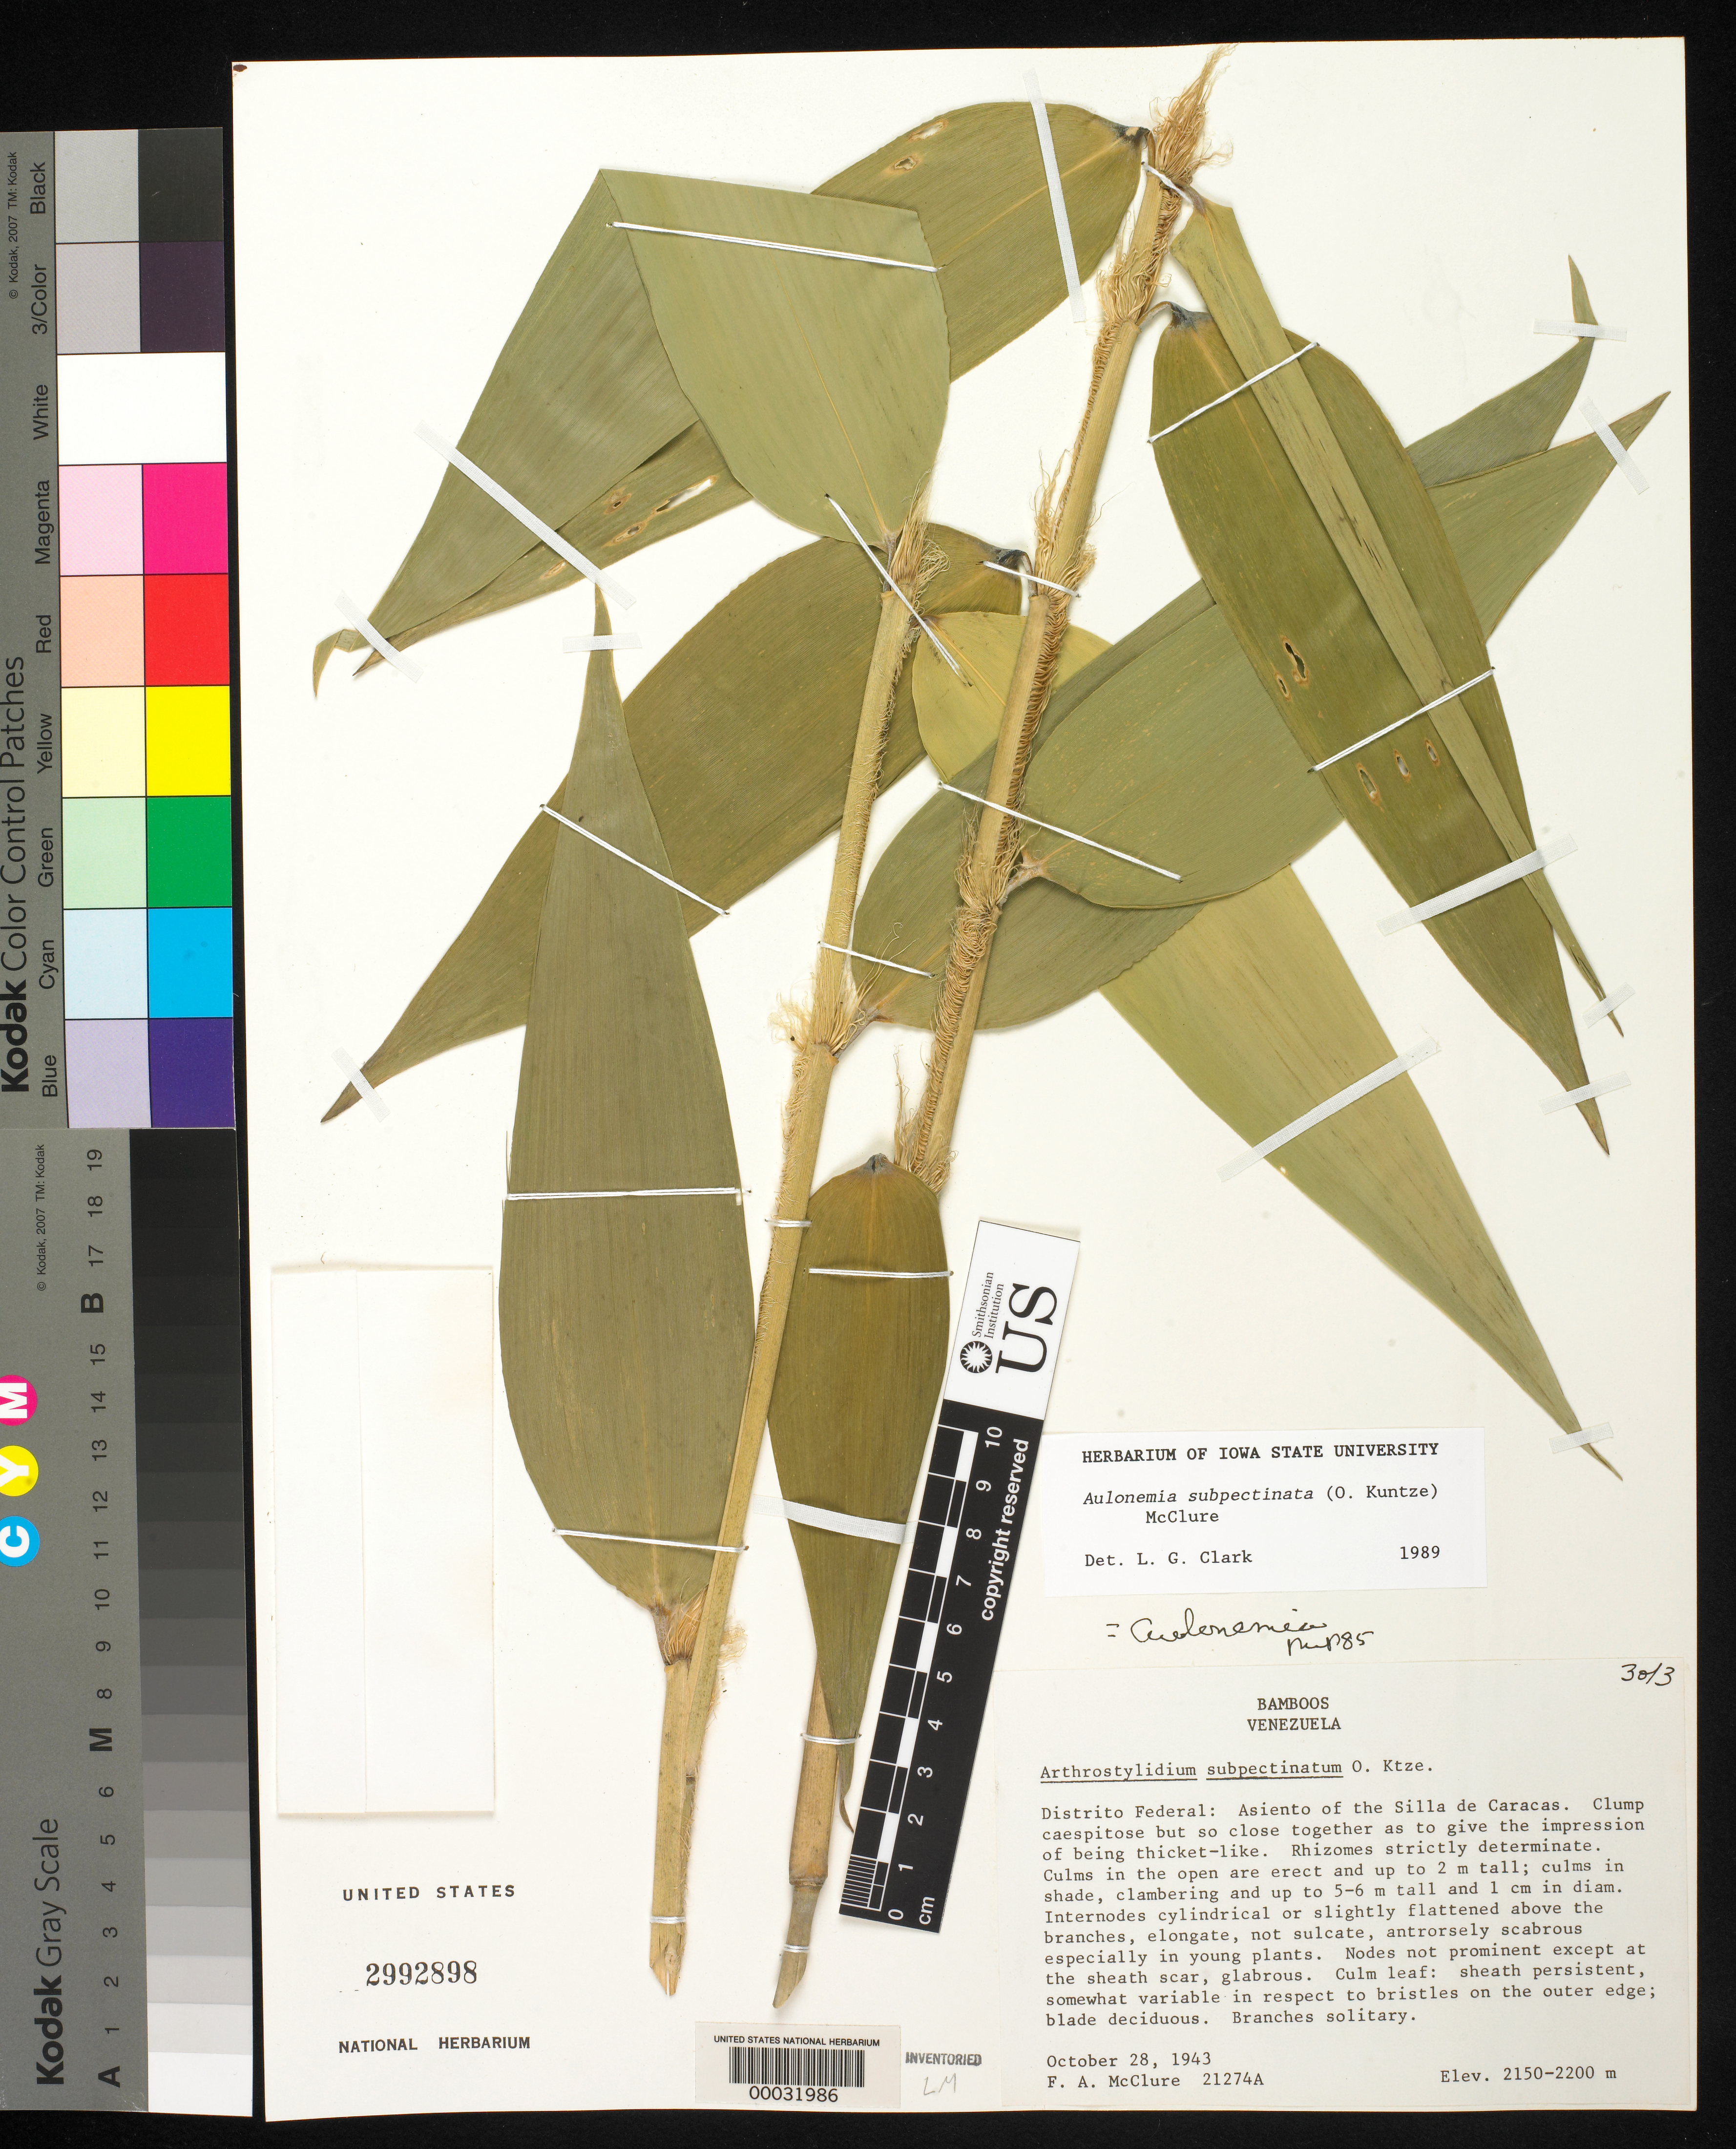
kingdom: Plantae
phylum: Tracheophyta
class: Liliopsida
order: Poales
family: Poaceae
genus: Aulonemia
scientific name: Aulonemia subpectinata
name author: (Kuntze) McClure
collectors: F. A. McClure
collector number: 21274 A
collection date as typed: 28 Oct 1943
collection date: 1943-10-28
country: Venezuela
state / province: Distrito Federal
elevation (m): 2150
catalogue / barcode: US 2992898